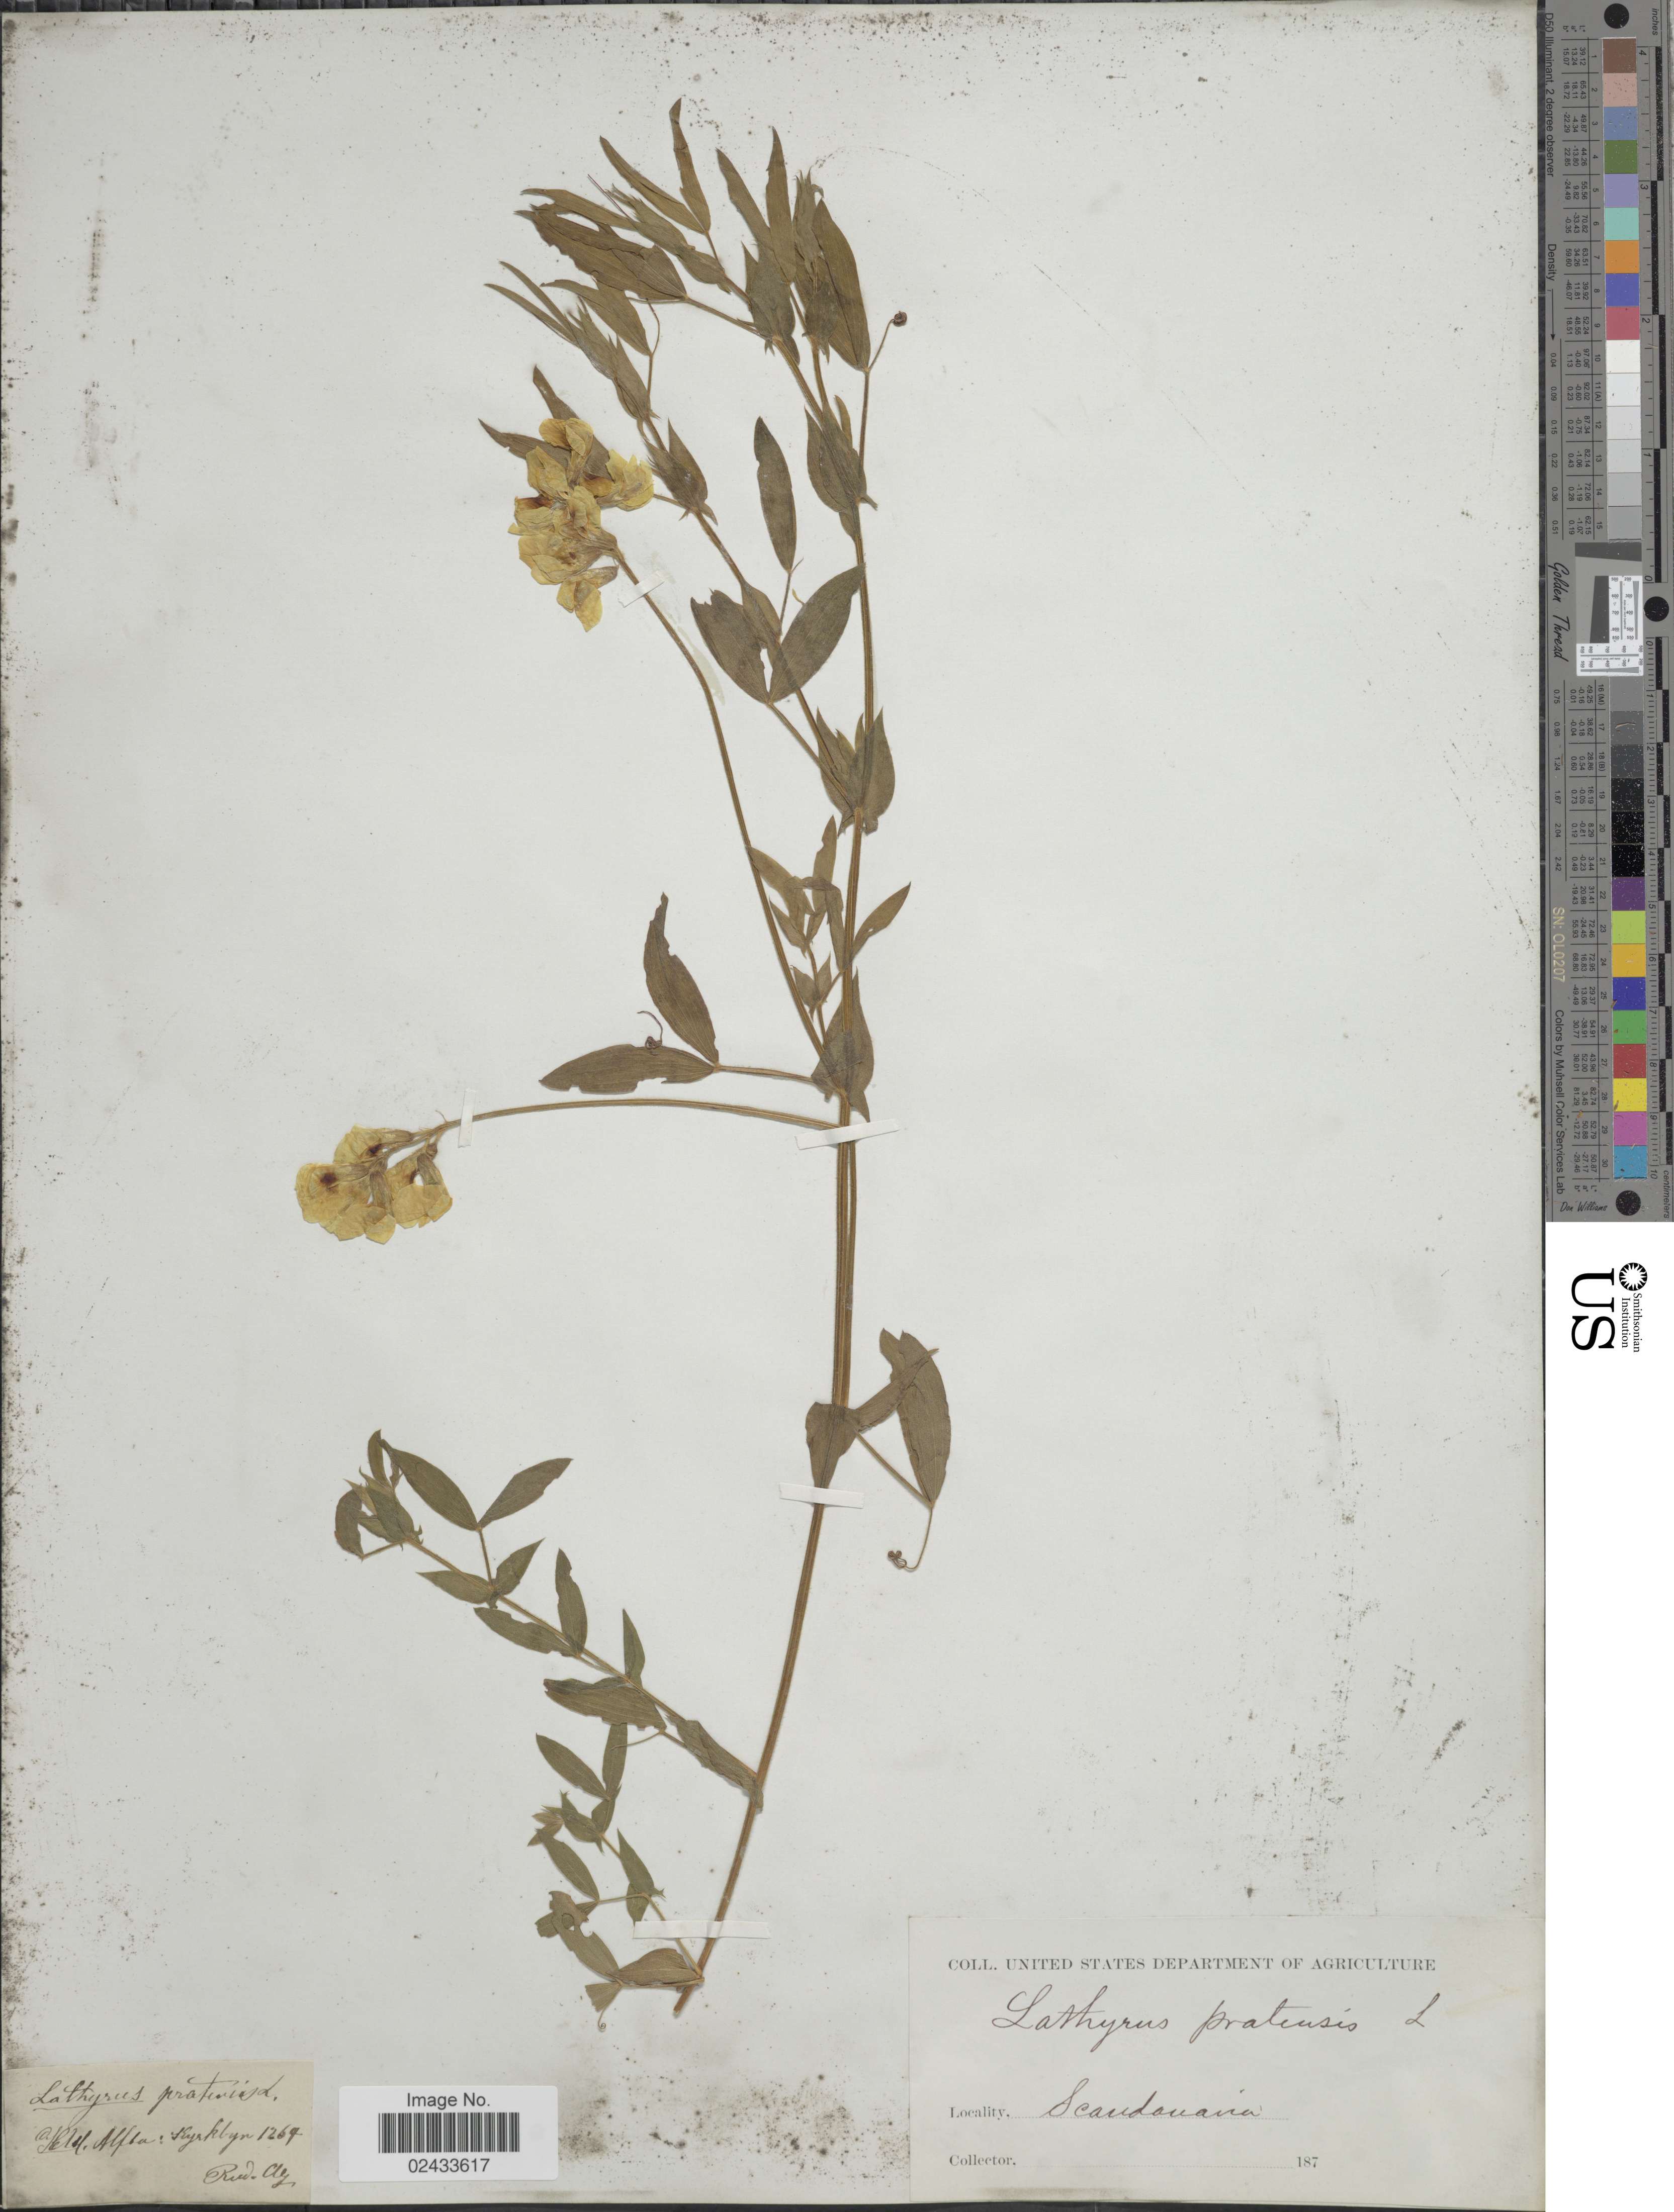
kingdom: Plantae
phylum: Tracheophyta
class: Magnoliopsida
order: Fabales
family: Fabaceae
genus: Lathyrus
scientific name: Lathyrus pratensis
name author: L.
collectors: ex herb. U. S. Department of Agriculture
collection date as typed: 187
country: Sweden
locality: Helsl. Alfta: Kyrkbyn. Scandavania.